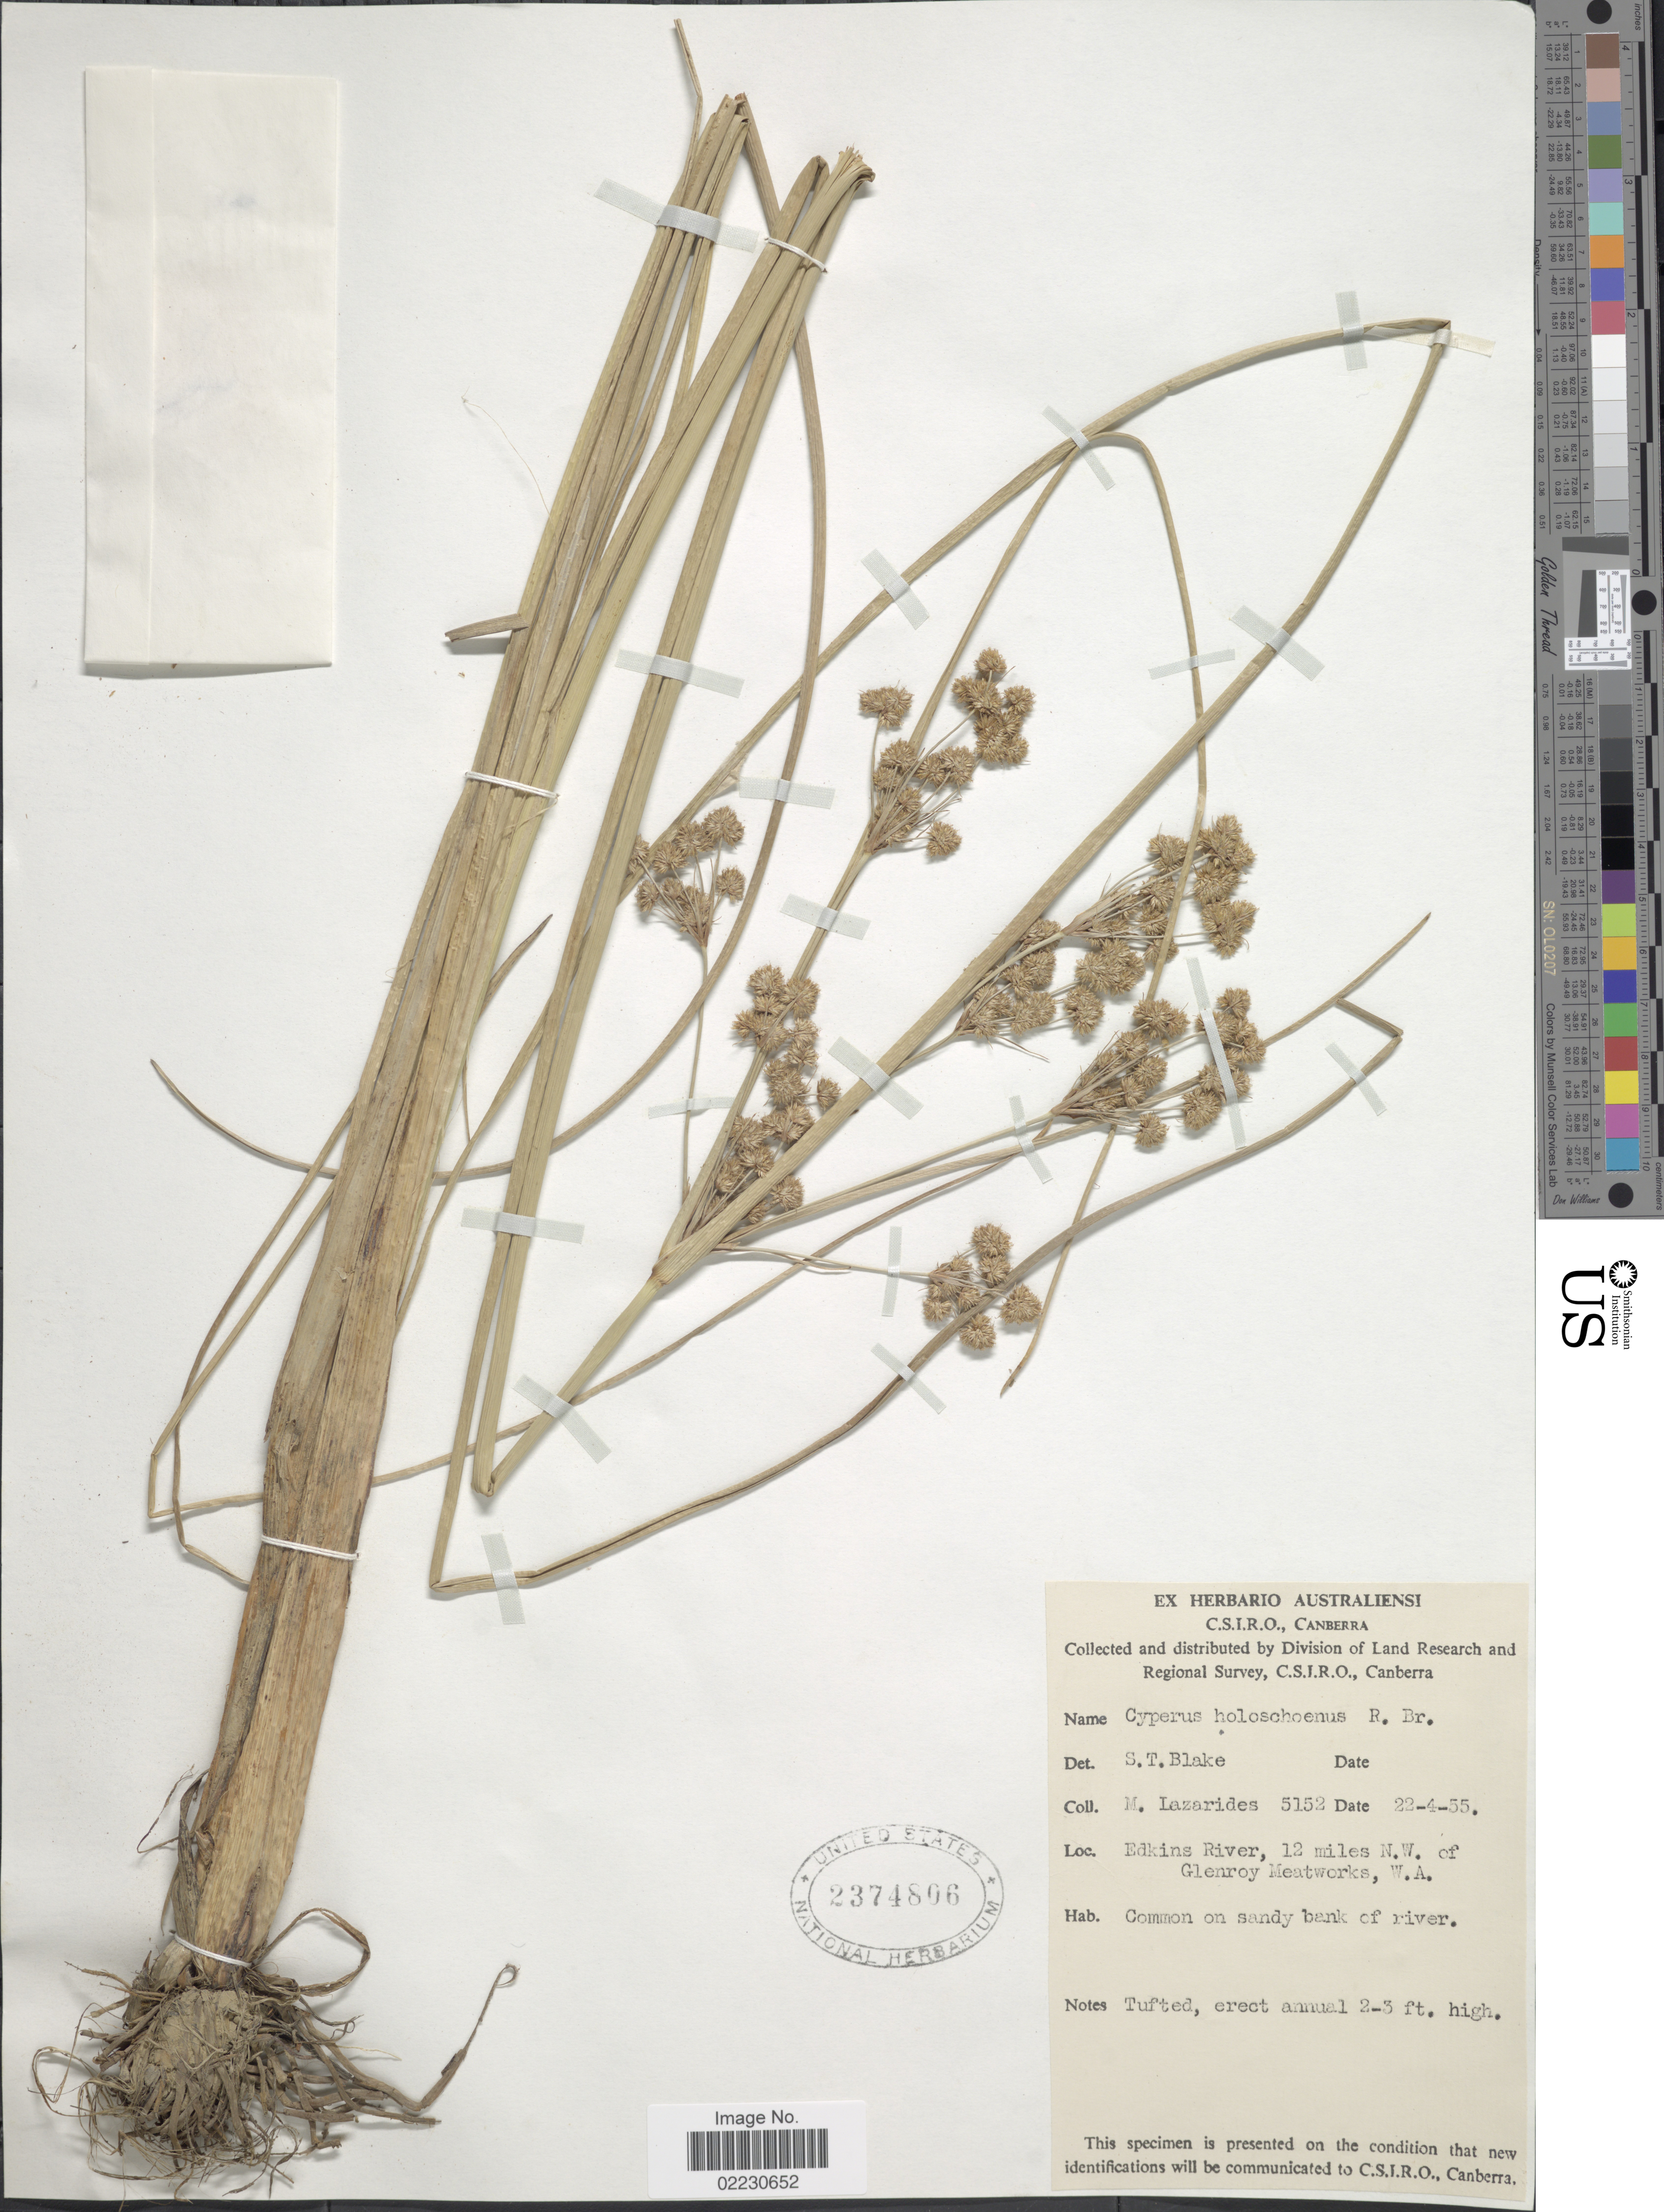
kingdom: Plantae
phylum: Tracheophyta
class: Liliopsida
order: Poales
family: Cyperaceae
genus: Cyperus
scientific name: Cyperus holoschoenus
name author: R. Br.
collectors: M. Lazarides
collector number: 5152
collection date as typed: Transcribed d/m/y: 22/4/55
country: Australia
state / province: Western Australia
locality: Edkins River, 12 miles N.W. of Glenroy Meatworks, W.A.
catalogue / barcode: US 2374806